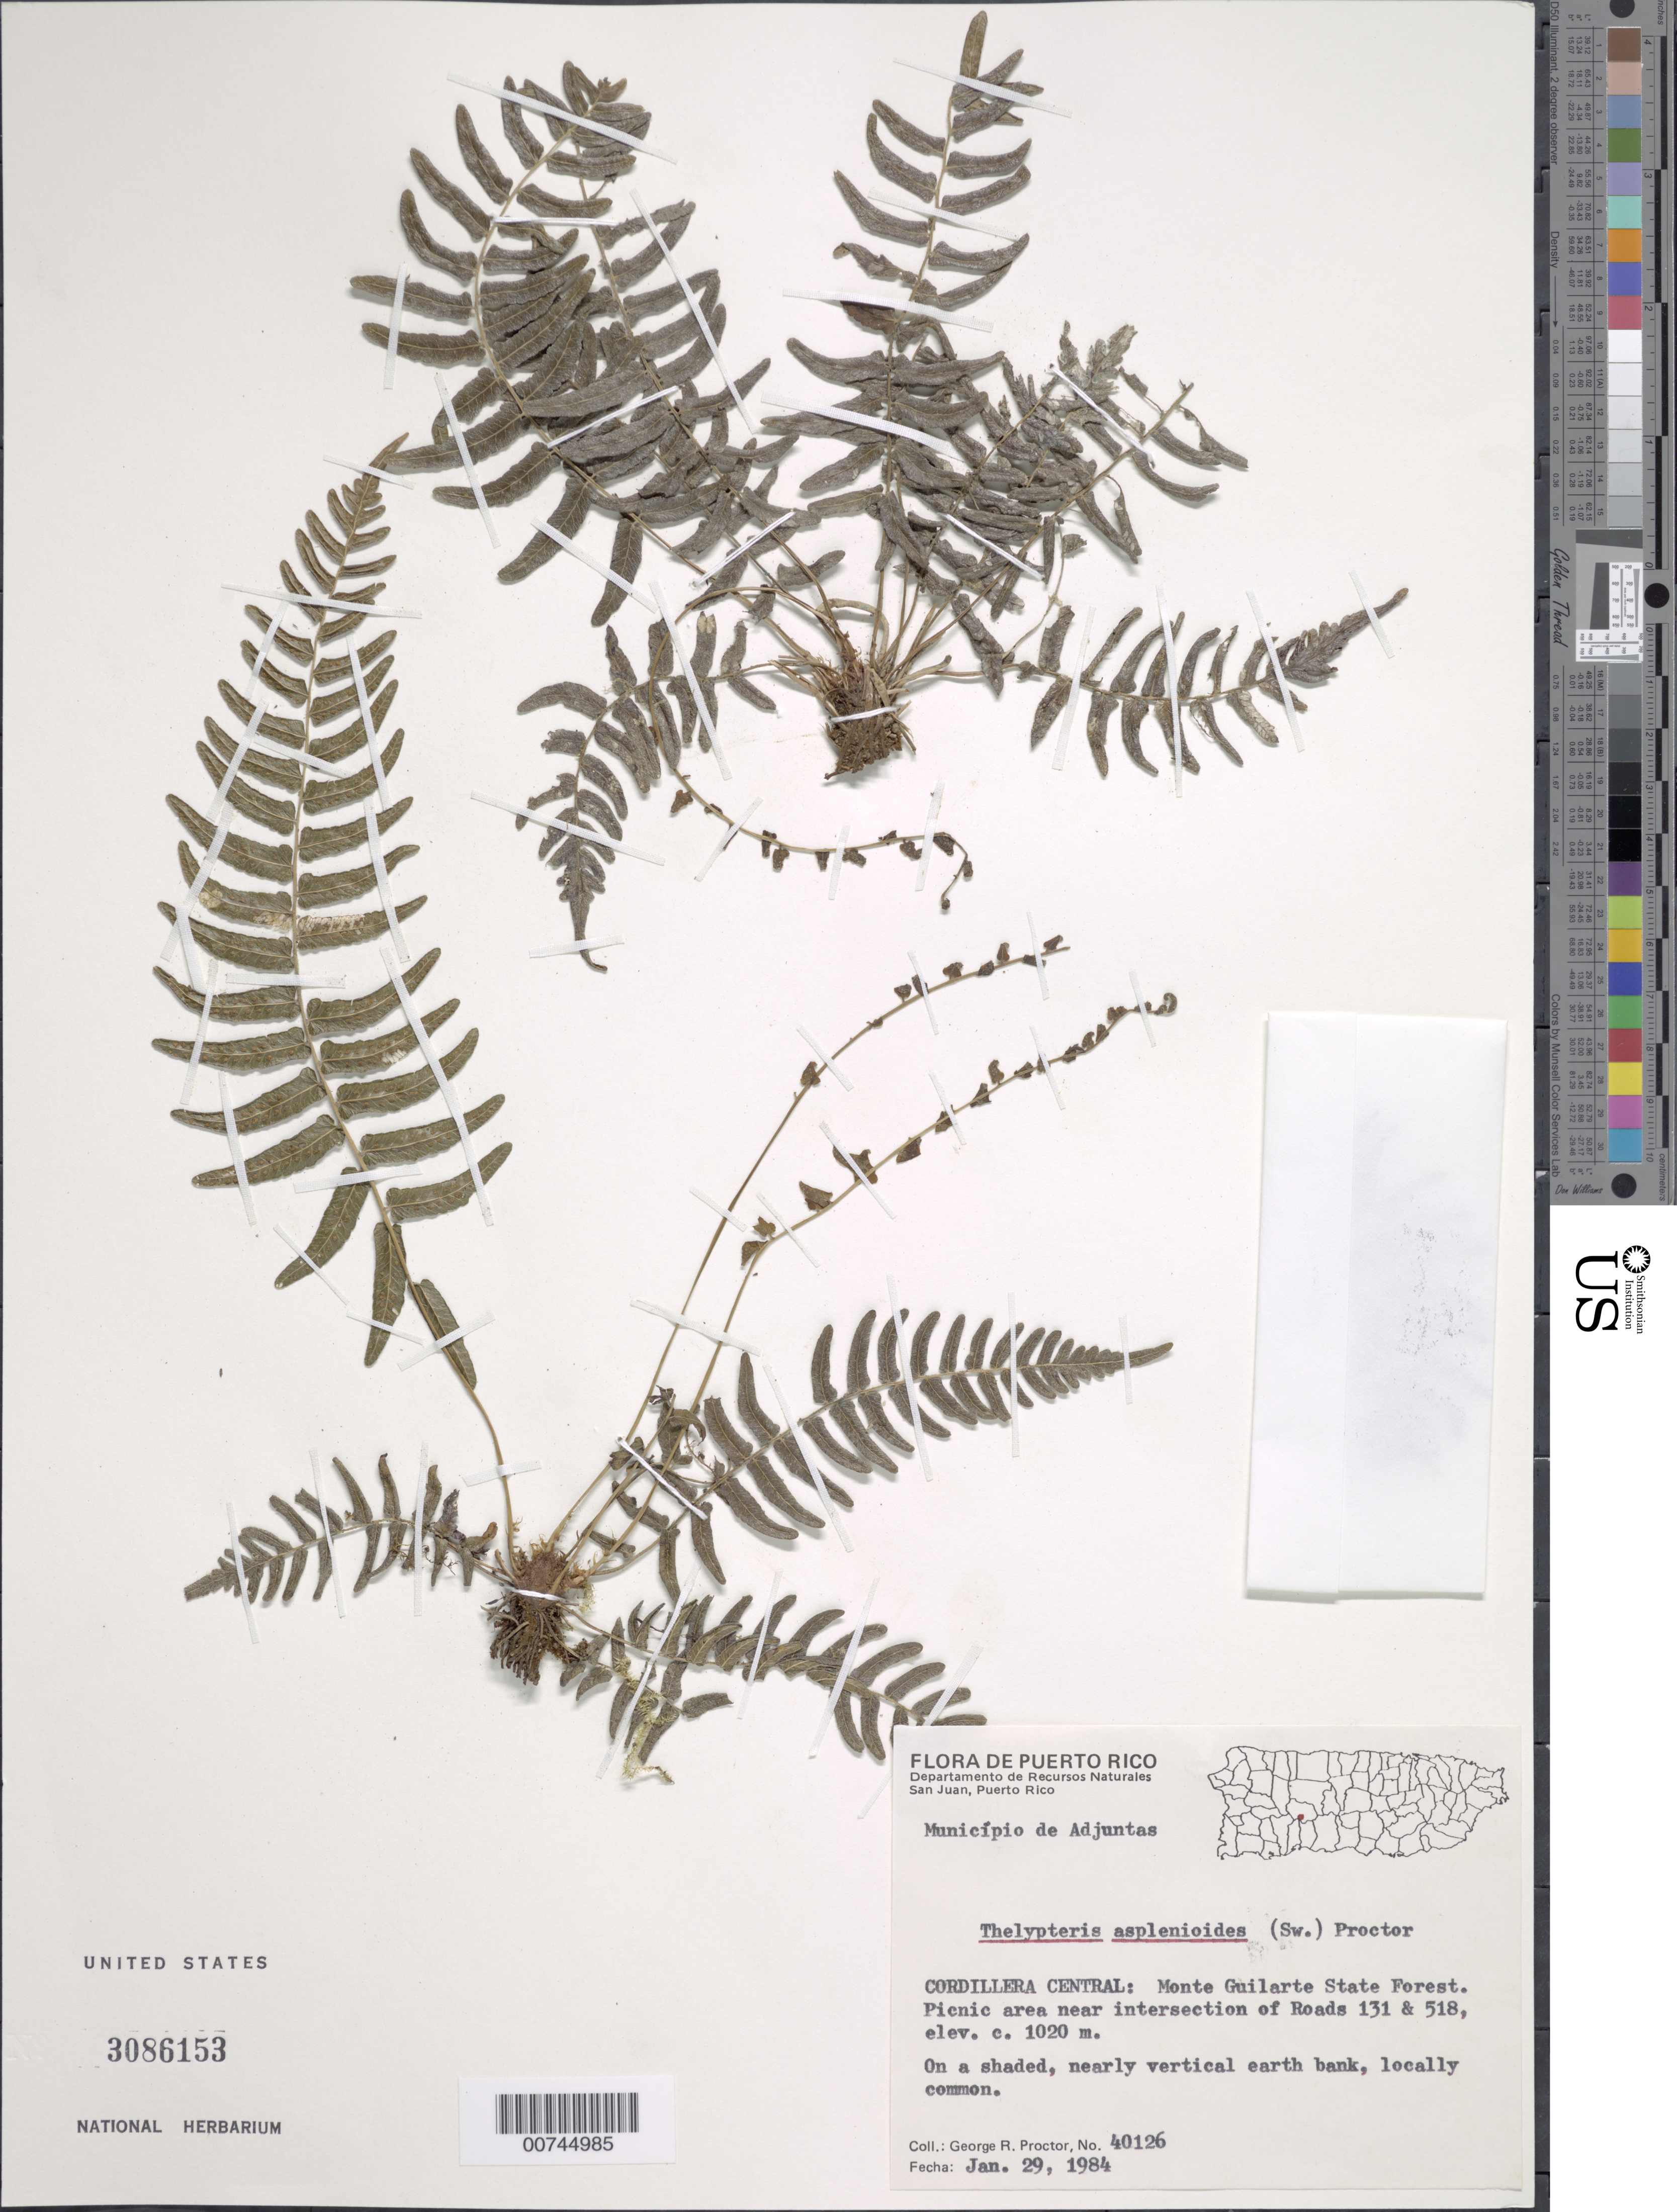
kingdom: Plantae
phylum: Tracheophyta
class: Polypodiopsida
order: Polypodiales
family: Thelypteridaceae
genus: Goniopteris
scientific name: Goniopteris retroflexa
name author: (L.) Pic. Serm.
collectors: G. R. Proctor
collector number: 40126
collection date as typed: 29 Jan 1984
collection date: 1984-01-29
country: Puerto Rico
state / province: Adjuntas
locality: Cordillera Central: Monte Guilarte State Forest. Picnic area near intersection of Roads 131 & 518. Municipio de Adjuntas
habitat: On a shaded, nearly vertical earth bank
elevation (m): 1020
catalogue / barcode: US 3086153